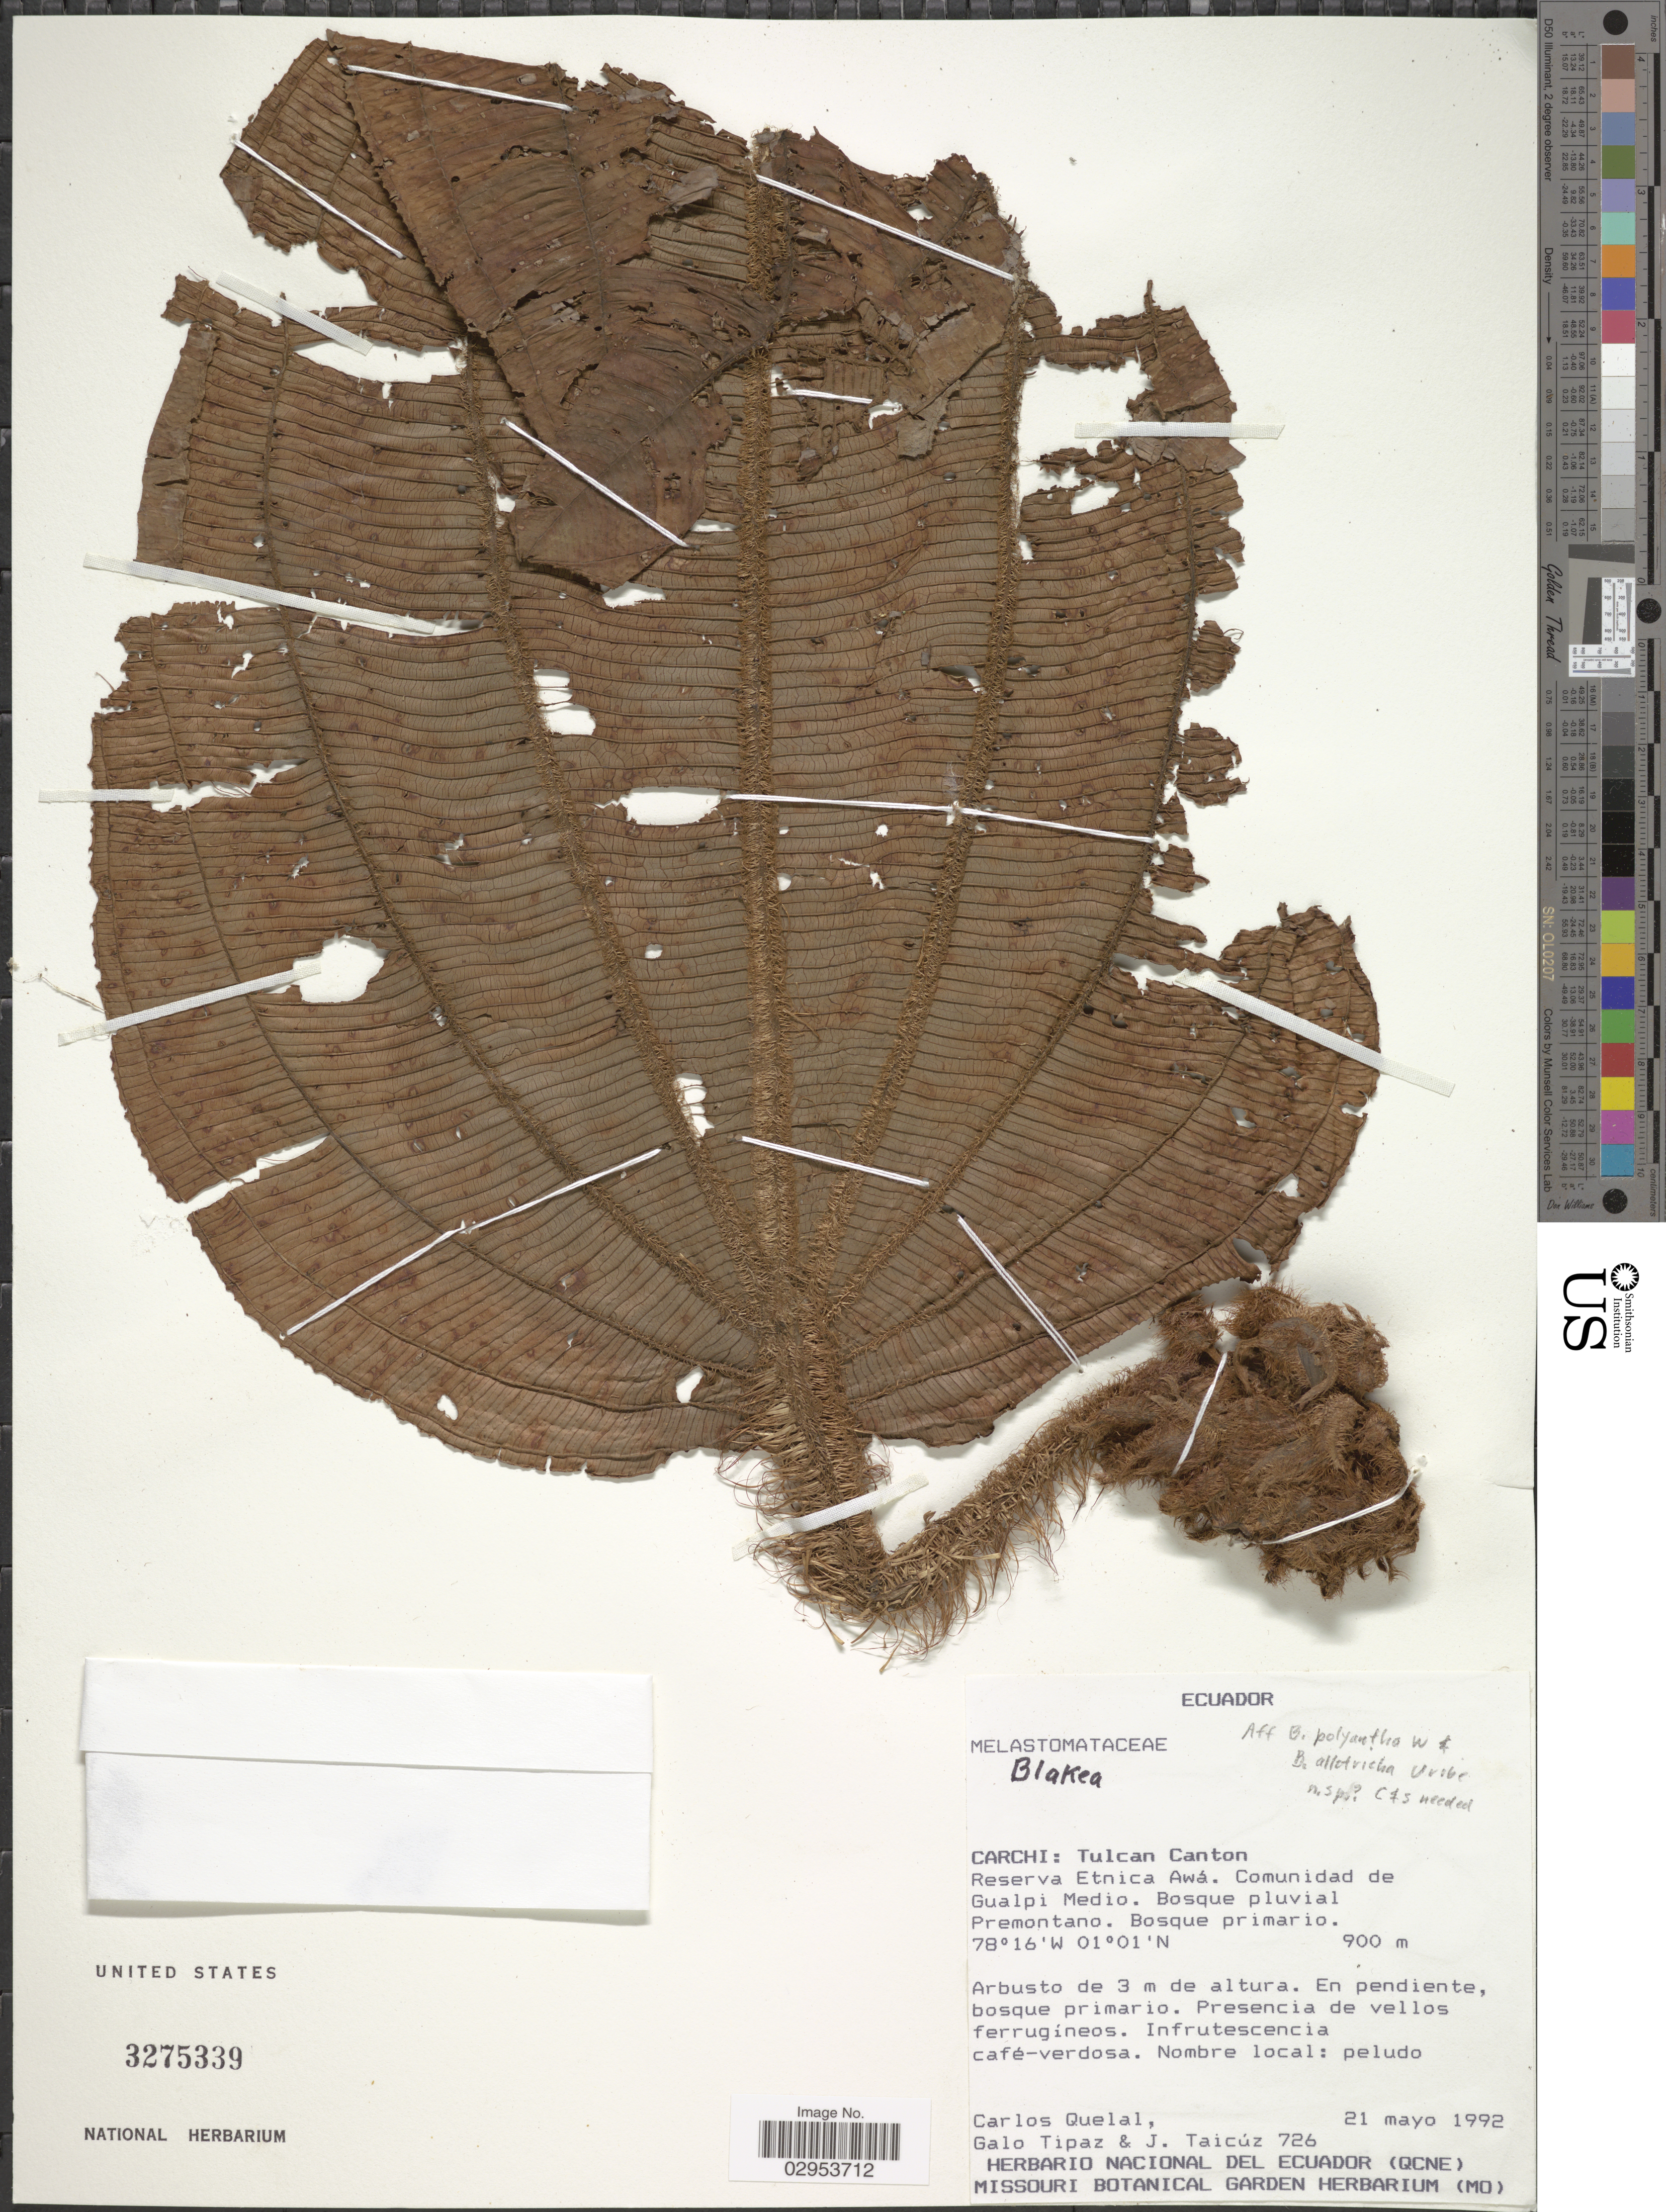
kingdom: Plantae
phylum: Tracheophyta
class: Magnoliopsida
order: Myrtales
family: Melastomataceae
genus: Blakea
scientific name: Blakea sp.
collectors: C. Quelal, G. Tipaz & J. Taicuz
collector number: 726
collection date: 1992-05-21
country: Ecuador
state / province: Carchi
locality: Tulcan Canton. Reserva Etnica Awá. Comunidad de Gualpi Medio. Bosque pluvial Premontano.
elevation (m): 900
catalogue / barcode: US 3275339